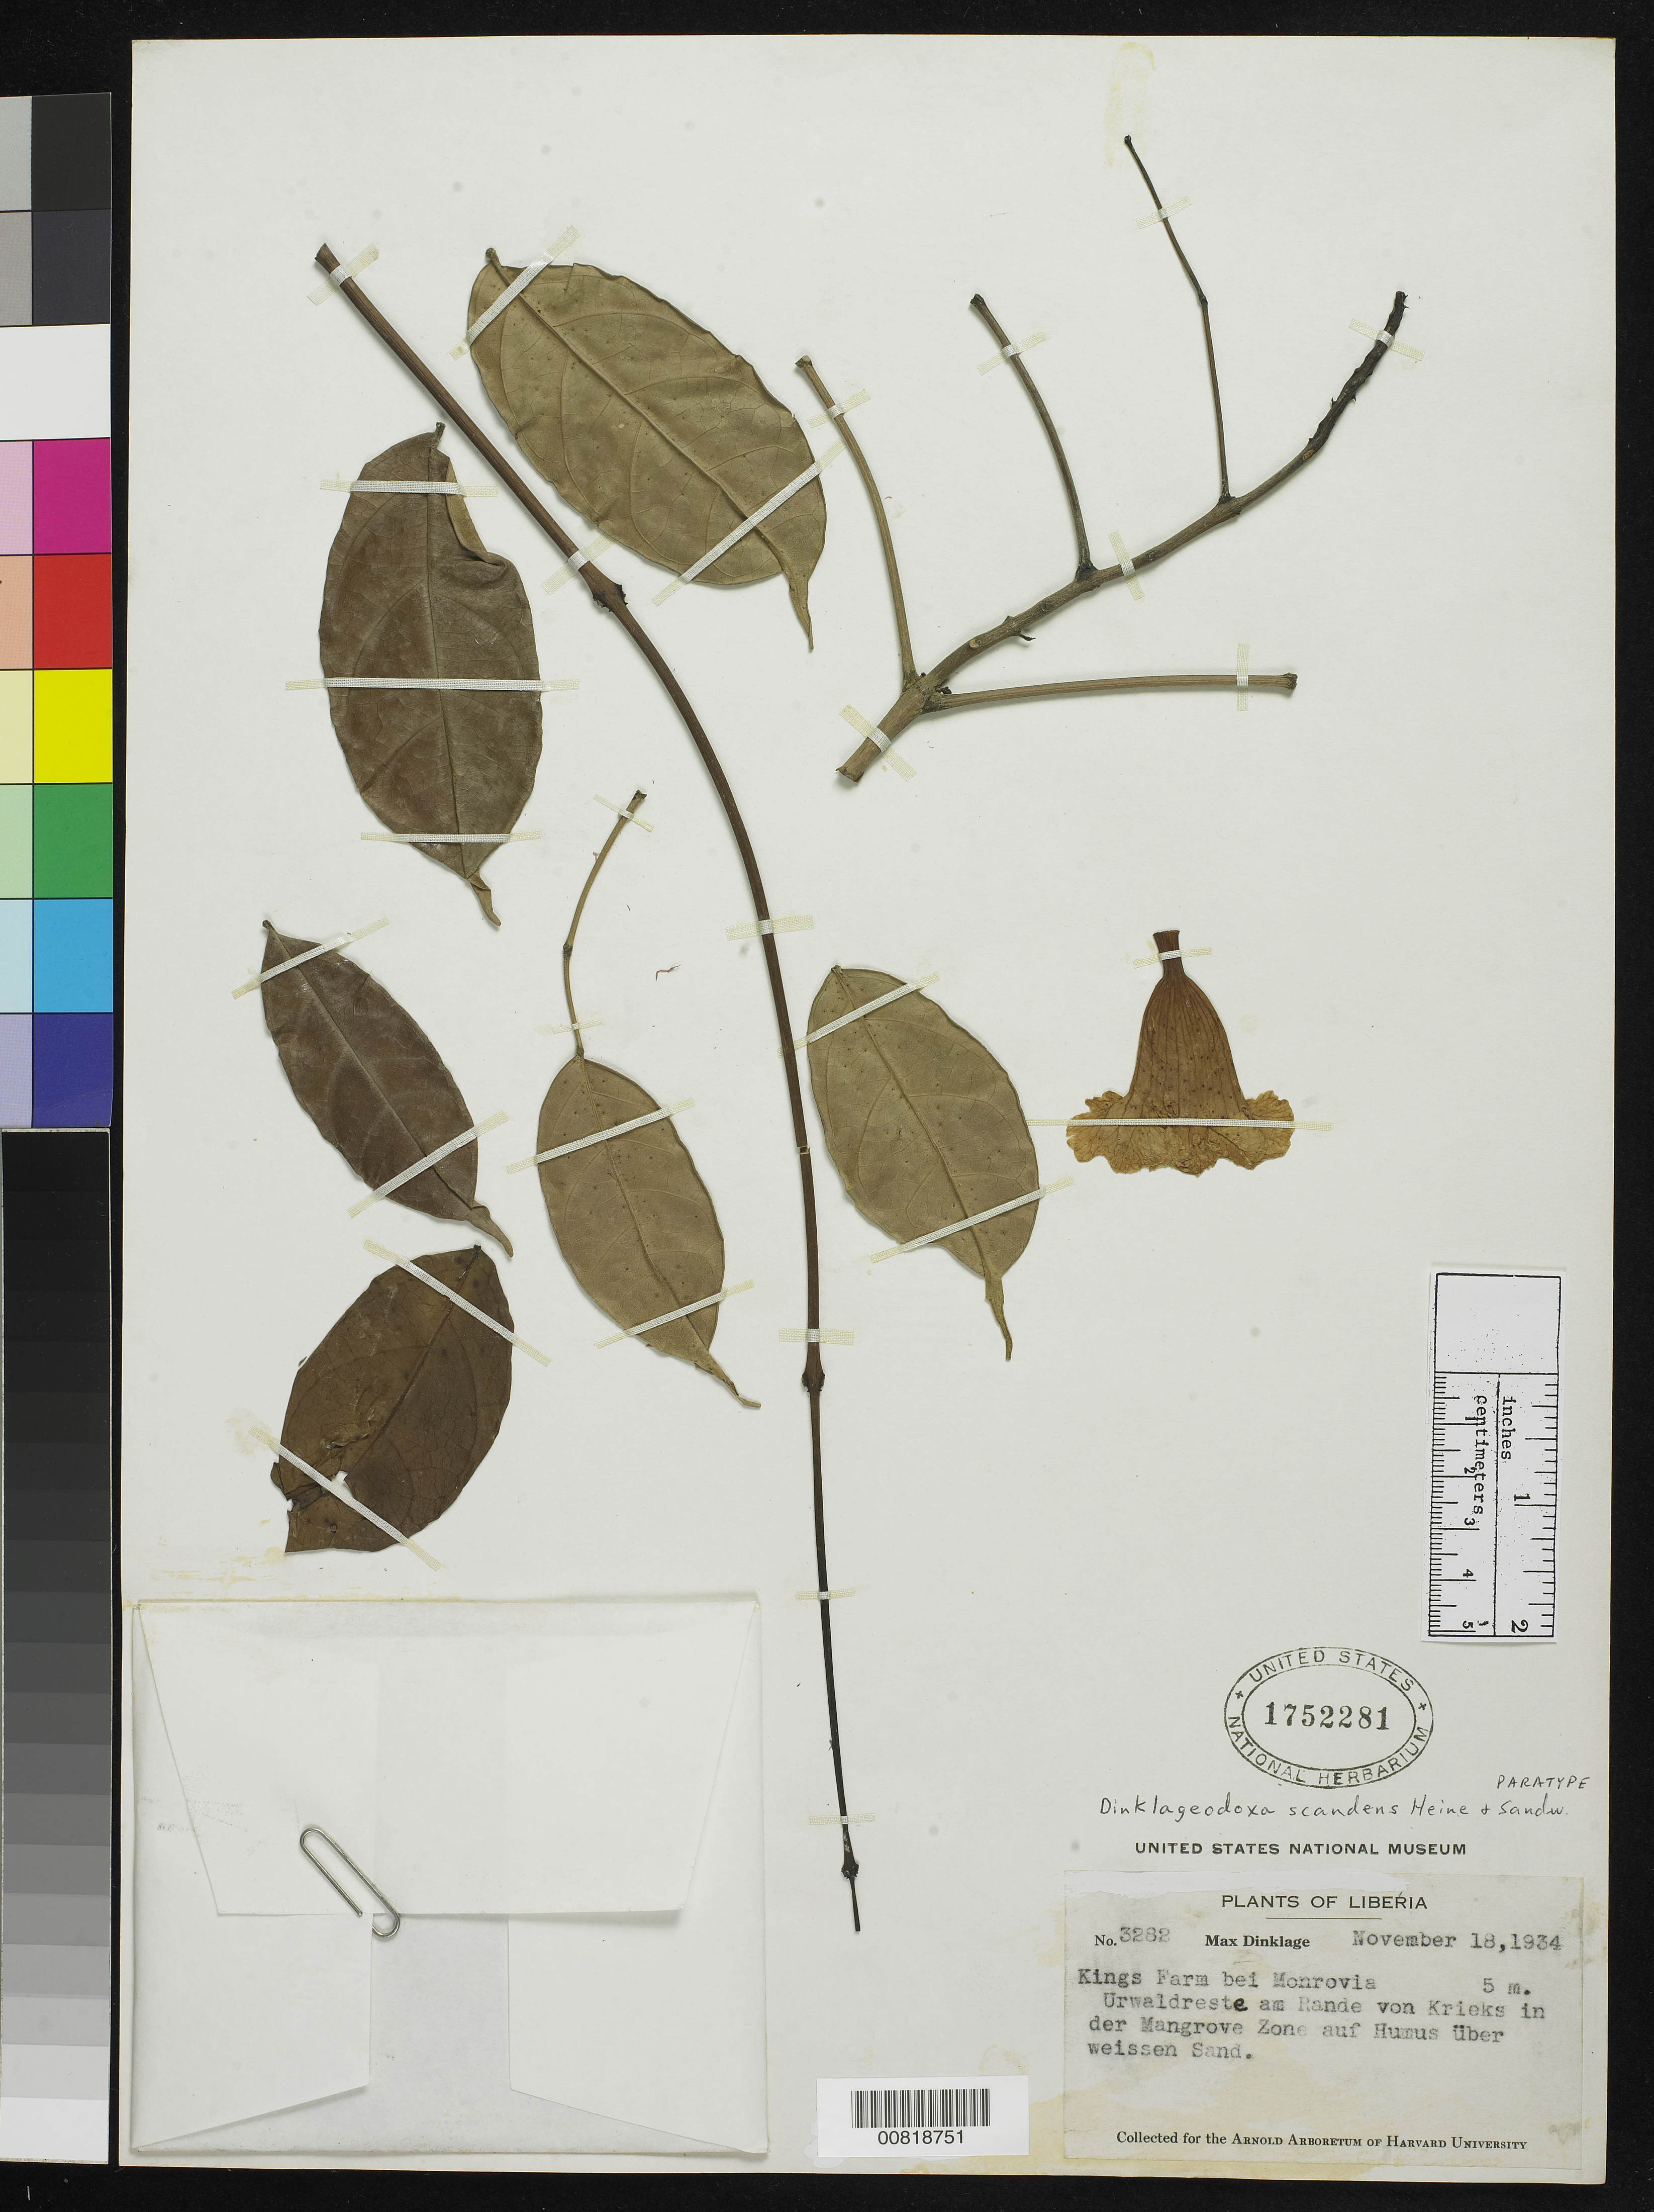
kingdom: Plantae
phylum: Tracheophyta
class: Magnoliopsida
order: Lamiales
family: Bignoniaceae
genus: Dinklageodoxa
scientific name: Dinklageodoxa scandens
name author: Heine & Sandwith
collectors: M. Dinklage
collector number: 3282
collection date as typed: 18 Nov 1934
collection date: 1934-11-18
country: Liberia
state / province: Montserrado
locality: Kings Farm near Monrovia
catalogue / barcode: US 1752281